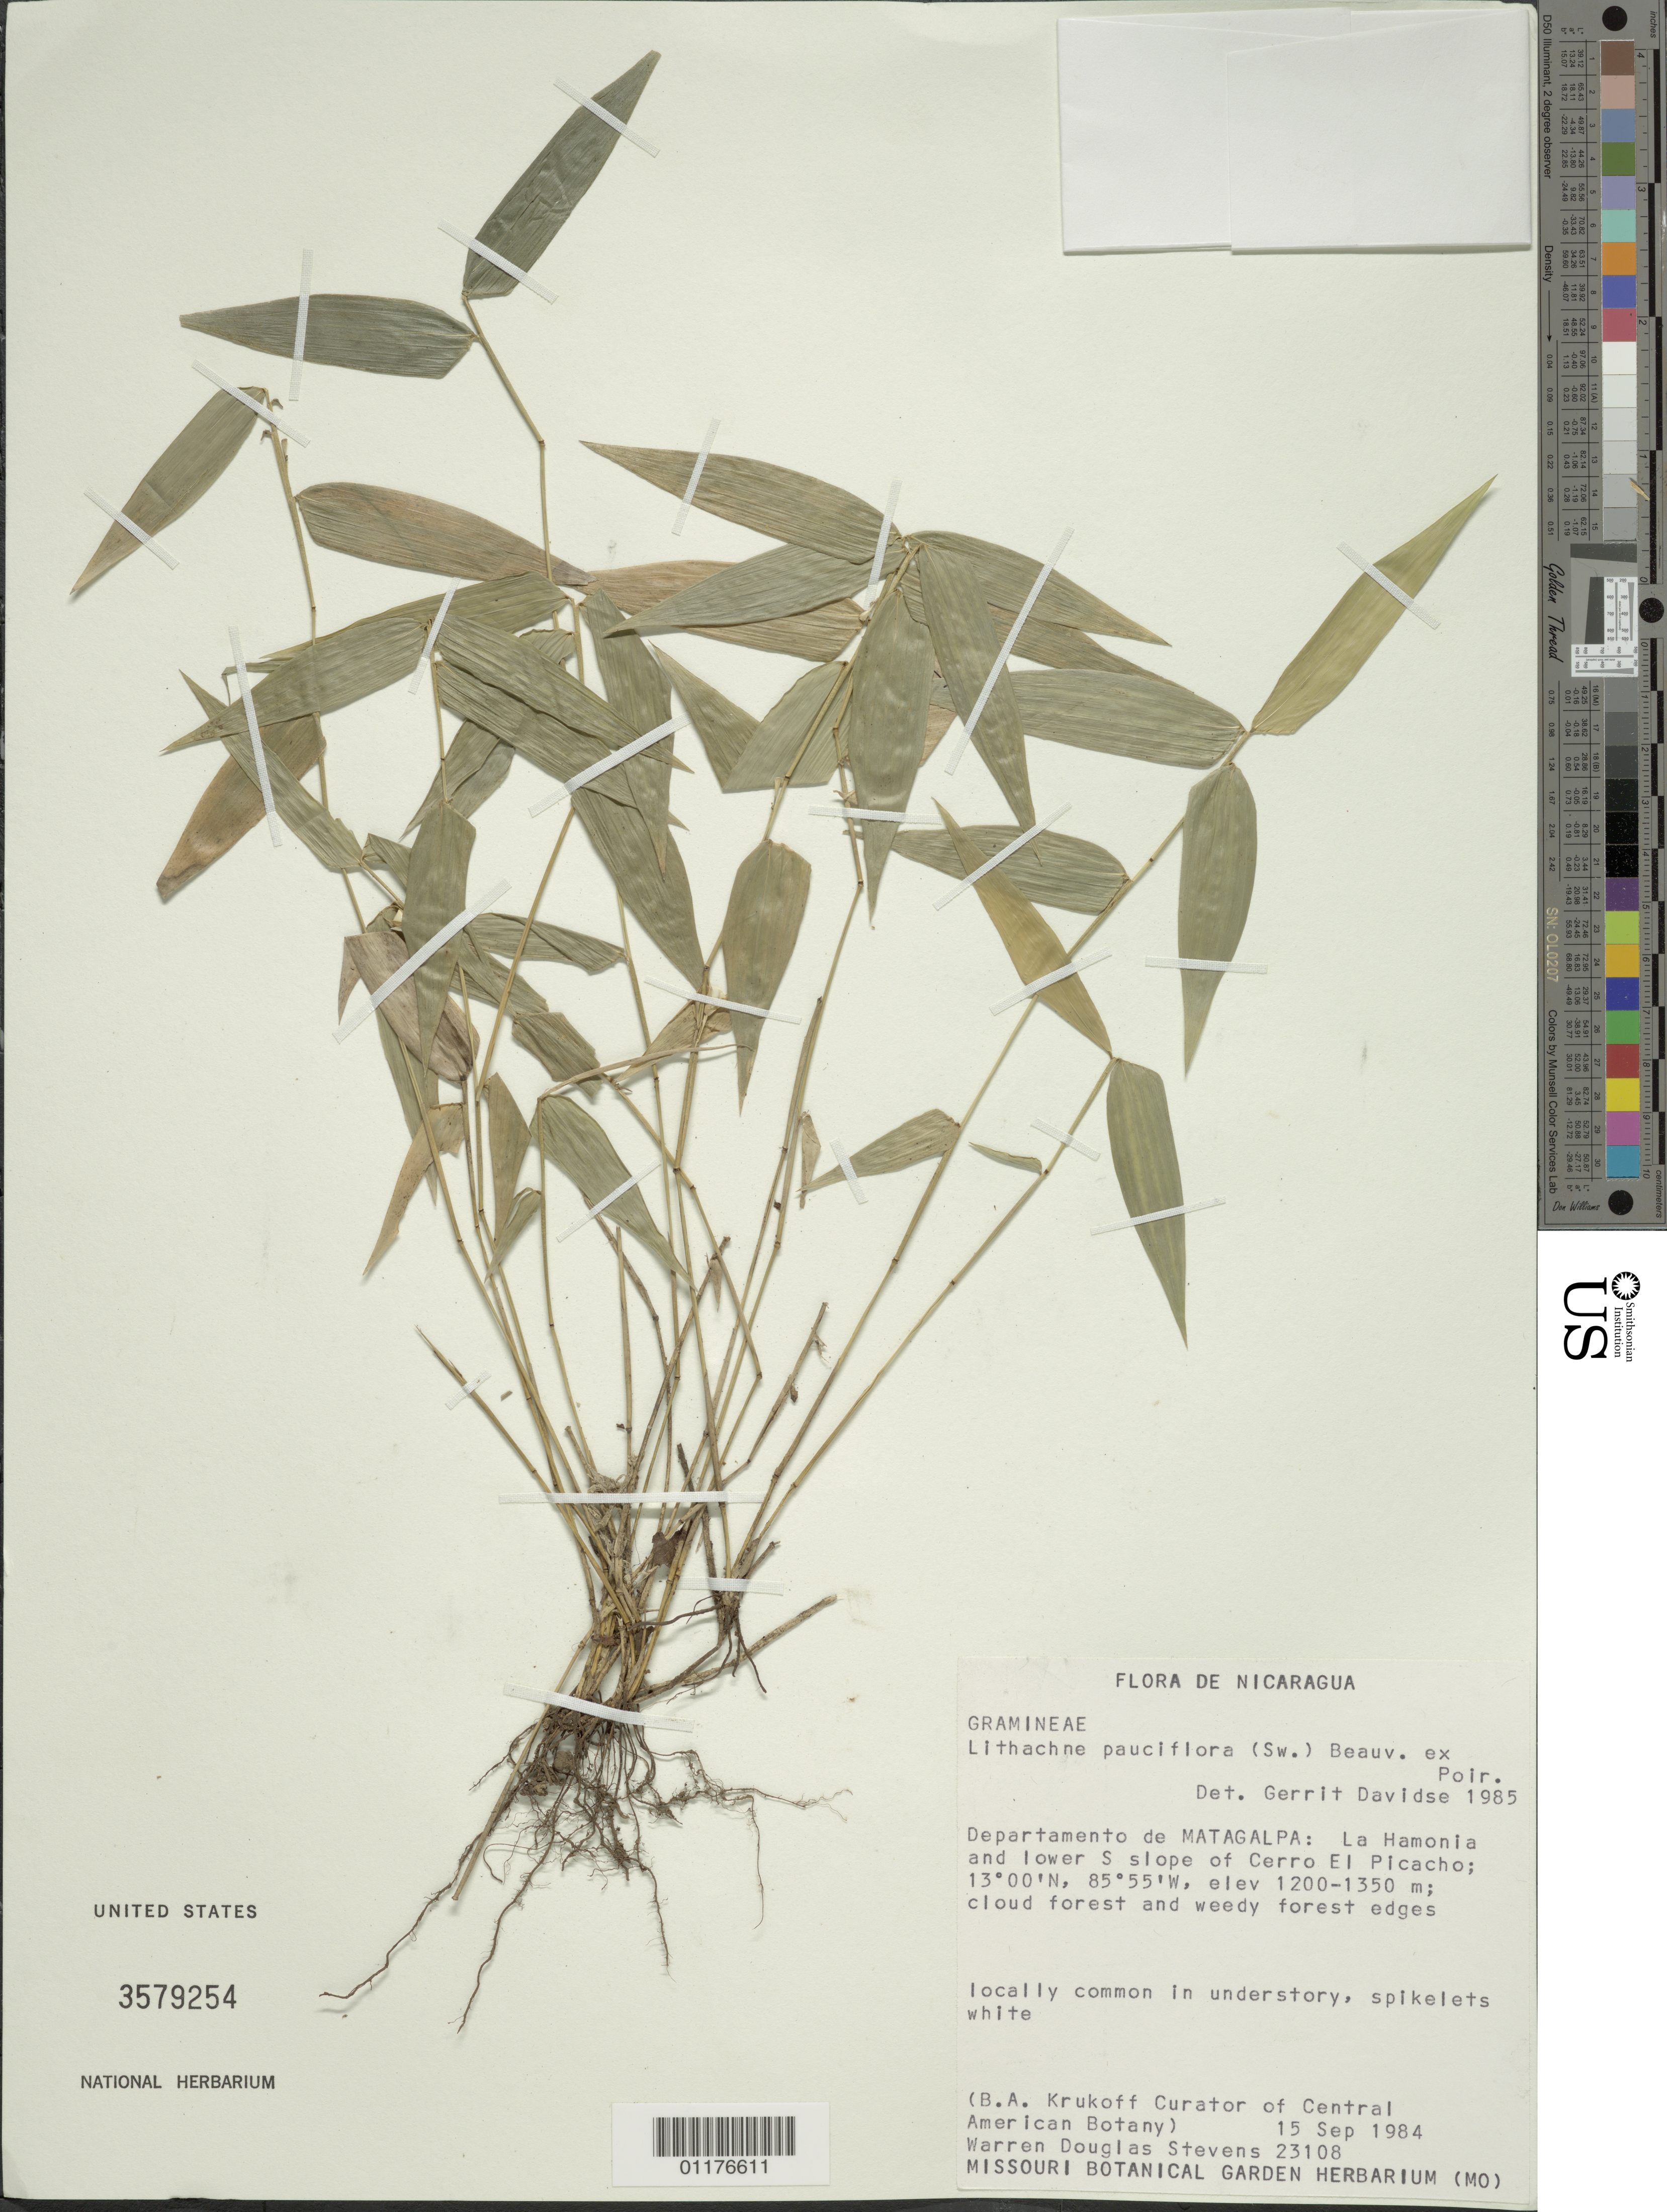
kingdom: Plantae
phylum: Tracheophyta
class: Liliopsida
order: Poales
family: Poaceae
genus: Lithachne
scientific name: Lithachne pauciflora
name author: (Sw.) P. Beauv.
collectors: L. Flores & W. D. Stevens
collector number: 23108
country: Nicaragua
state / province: Matagalpa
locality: La Hamonia and lower S slope of Cerro El Picacho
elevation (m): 1200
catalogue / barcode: US 3579254